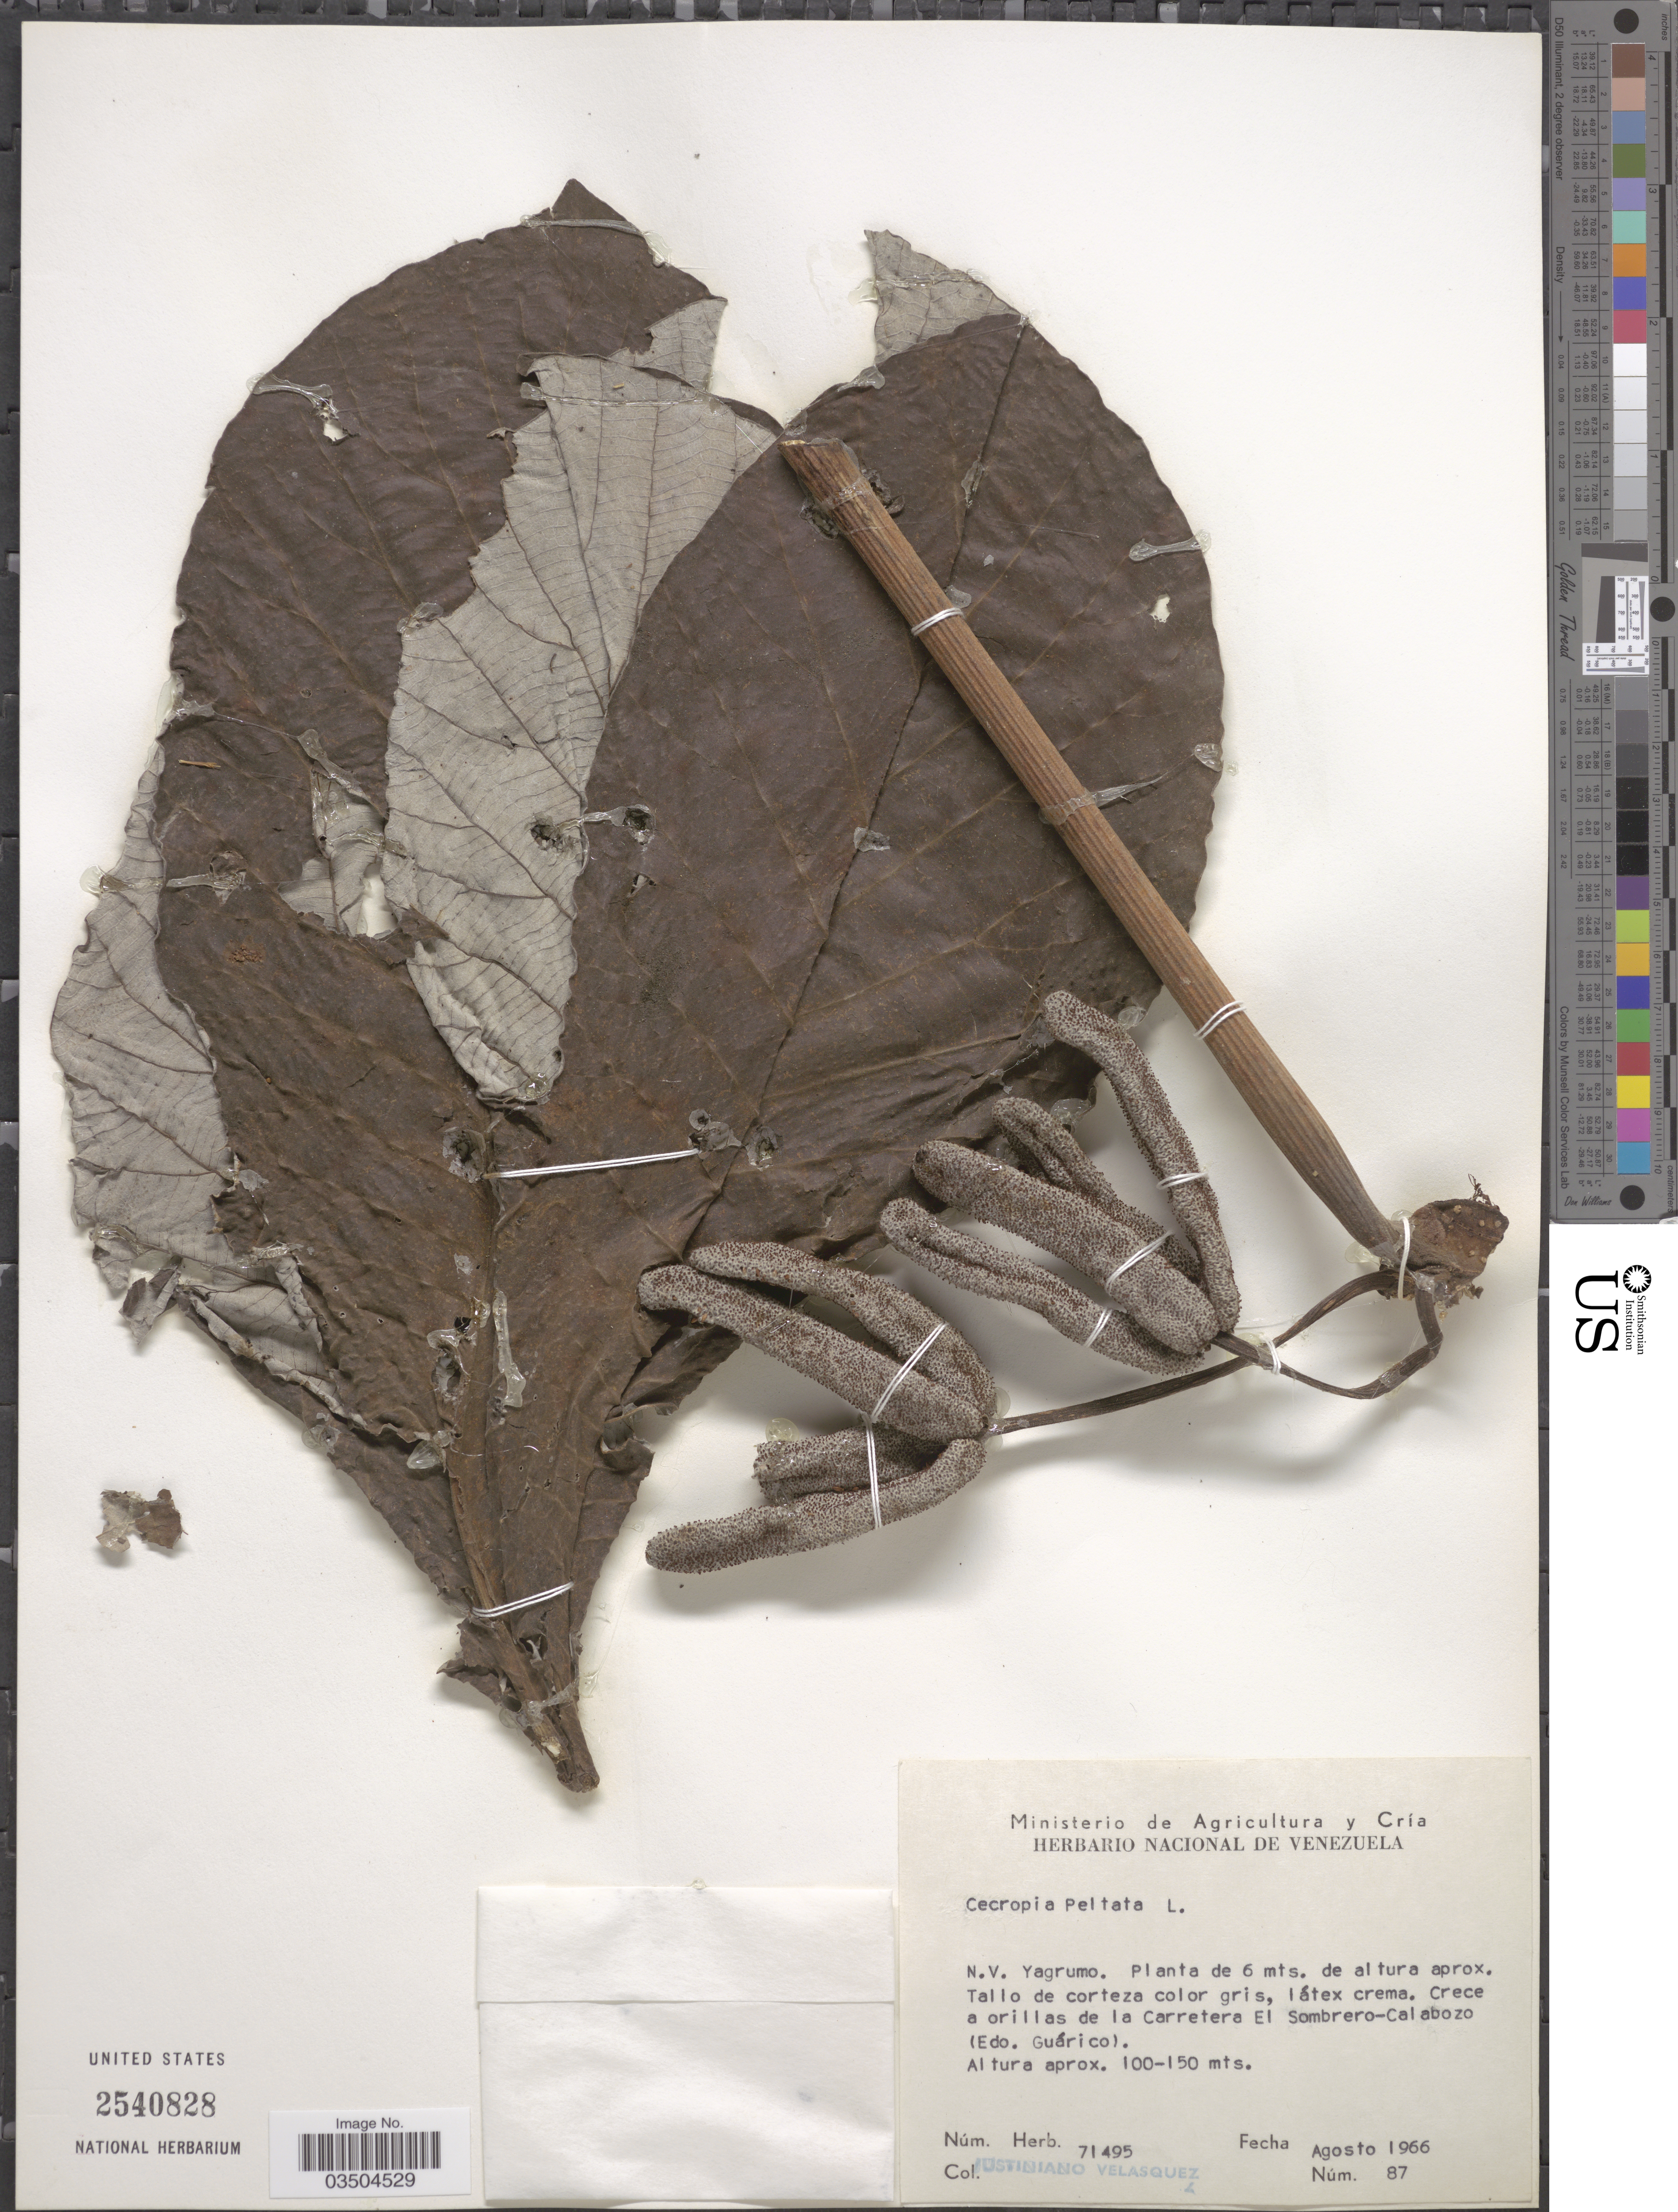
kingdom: Plantae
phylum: Tracheophyta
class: Magnoliopsida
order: Rosales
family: Urticaceae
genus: Cecropia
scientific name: Cecropia peltata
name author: L.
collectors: J. Velasquez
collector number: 87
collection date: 1966-08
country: Venezuela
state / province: Guarico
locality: Crece a orillas de la Carretera El Sombrero-Calabozo.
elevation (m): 100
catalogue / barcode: US 2540828